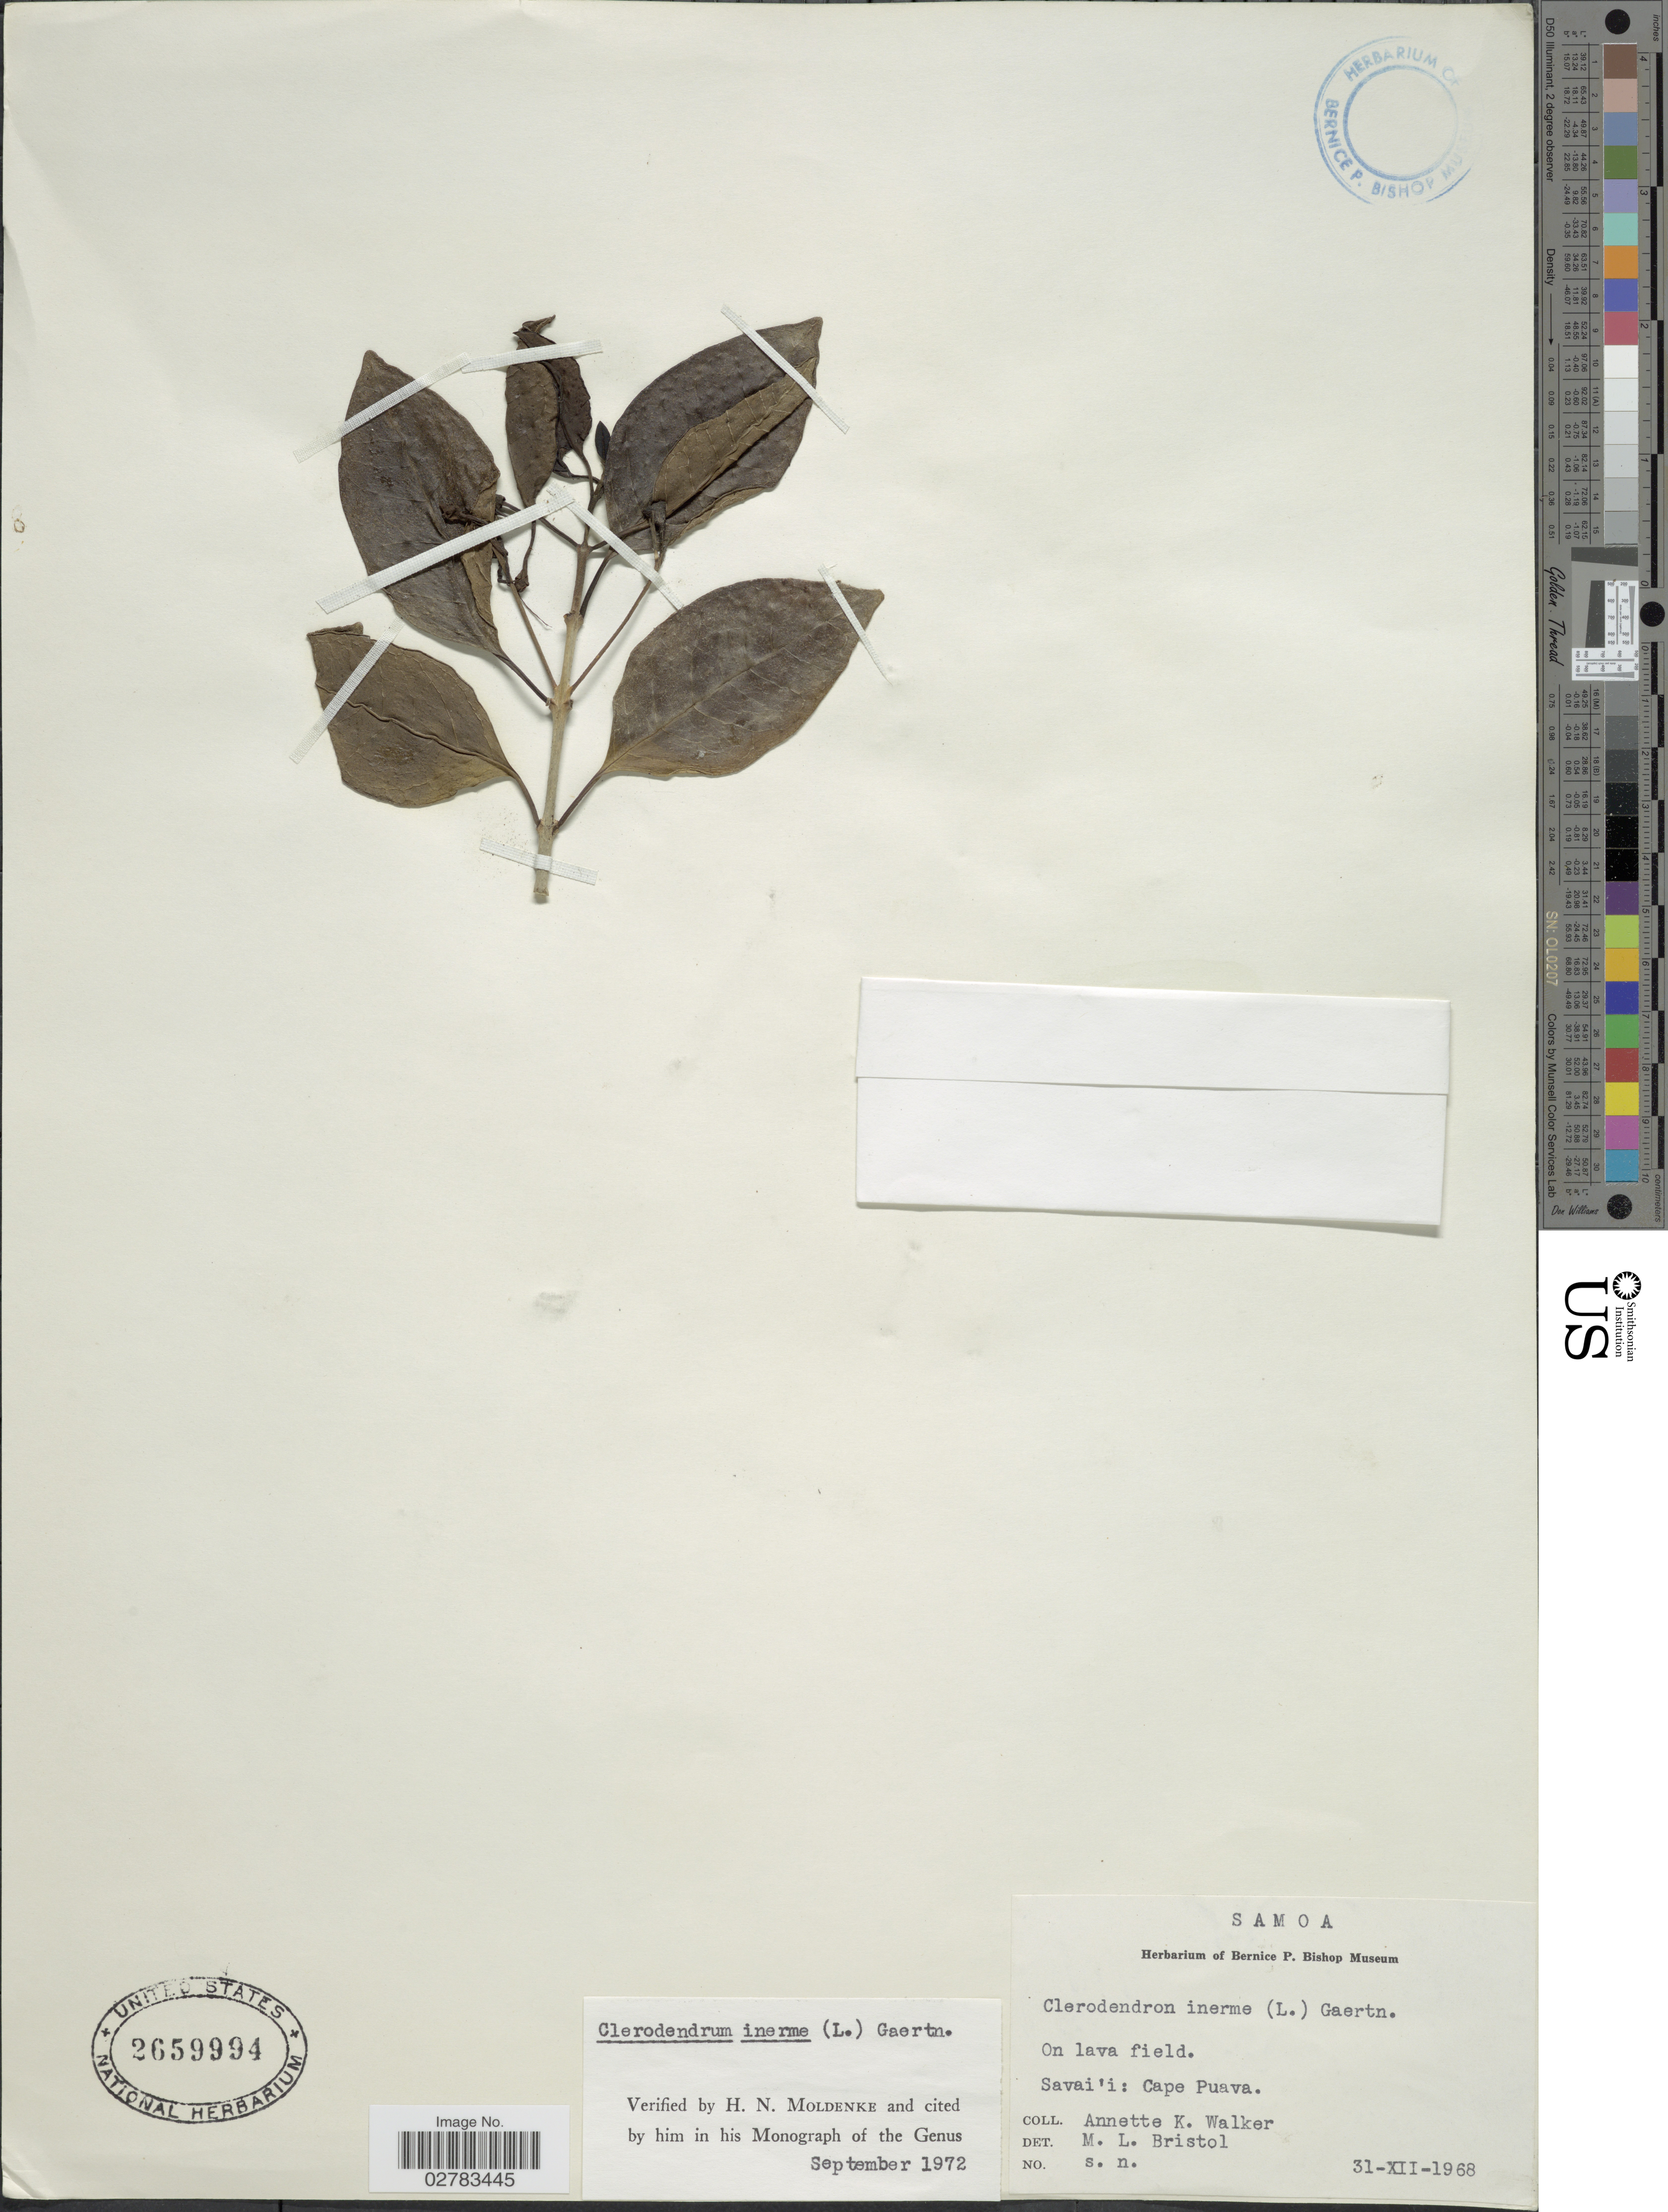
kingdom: Plantae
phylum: Tracheophyta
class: Magnoliopsida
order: Lamiales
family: Lamiaceae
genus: Clerodendrum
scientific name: Clerodendrum inerme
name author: (L.) Gaertn.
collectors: A. Walker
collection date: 1968-12-31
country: Samoa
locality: Samoa, Savai' i: Cape Puava.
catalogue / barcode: US 2659994